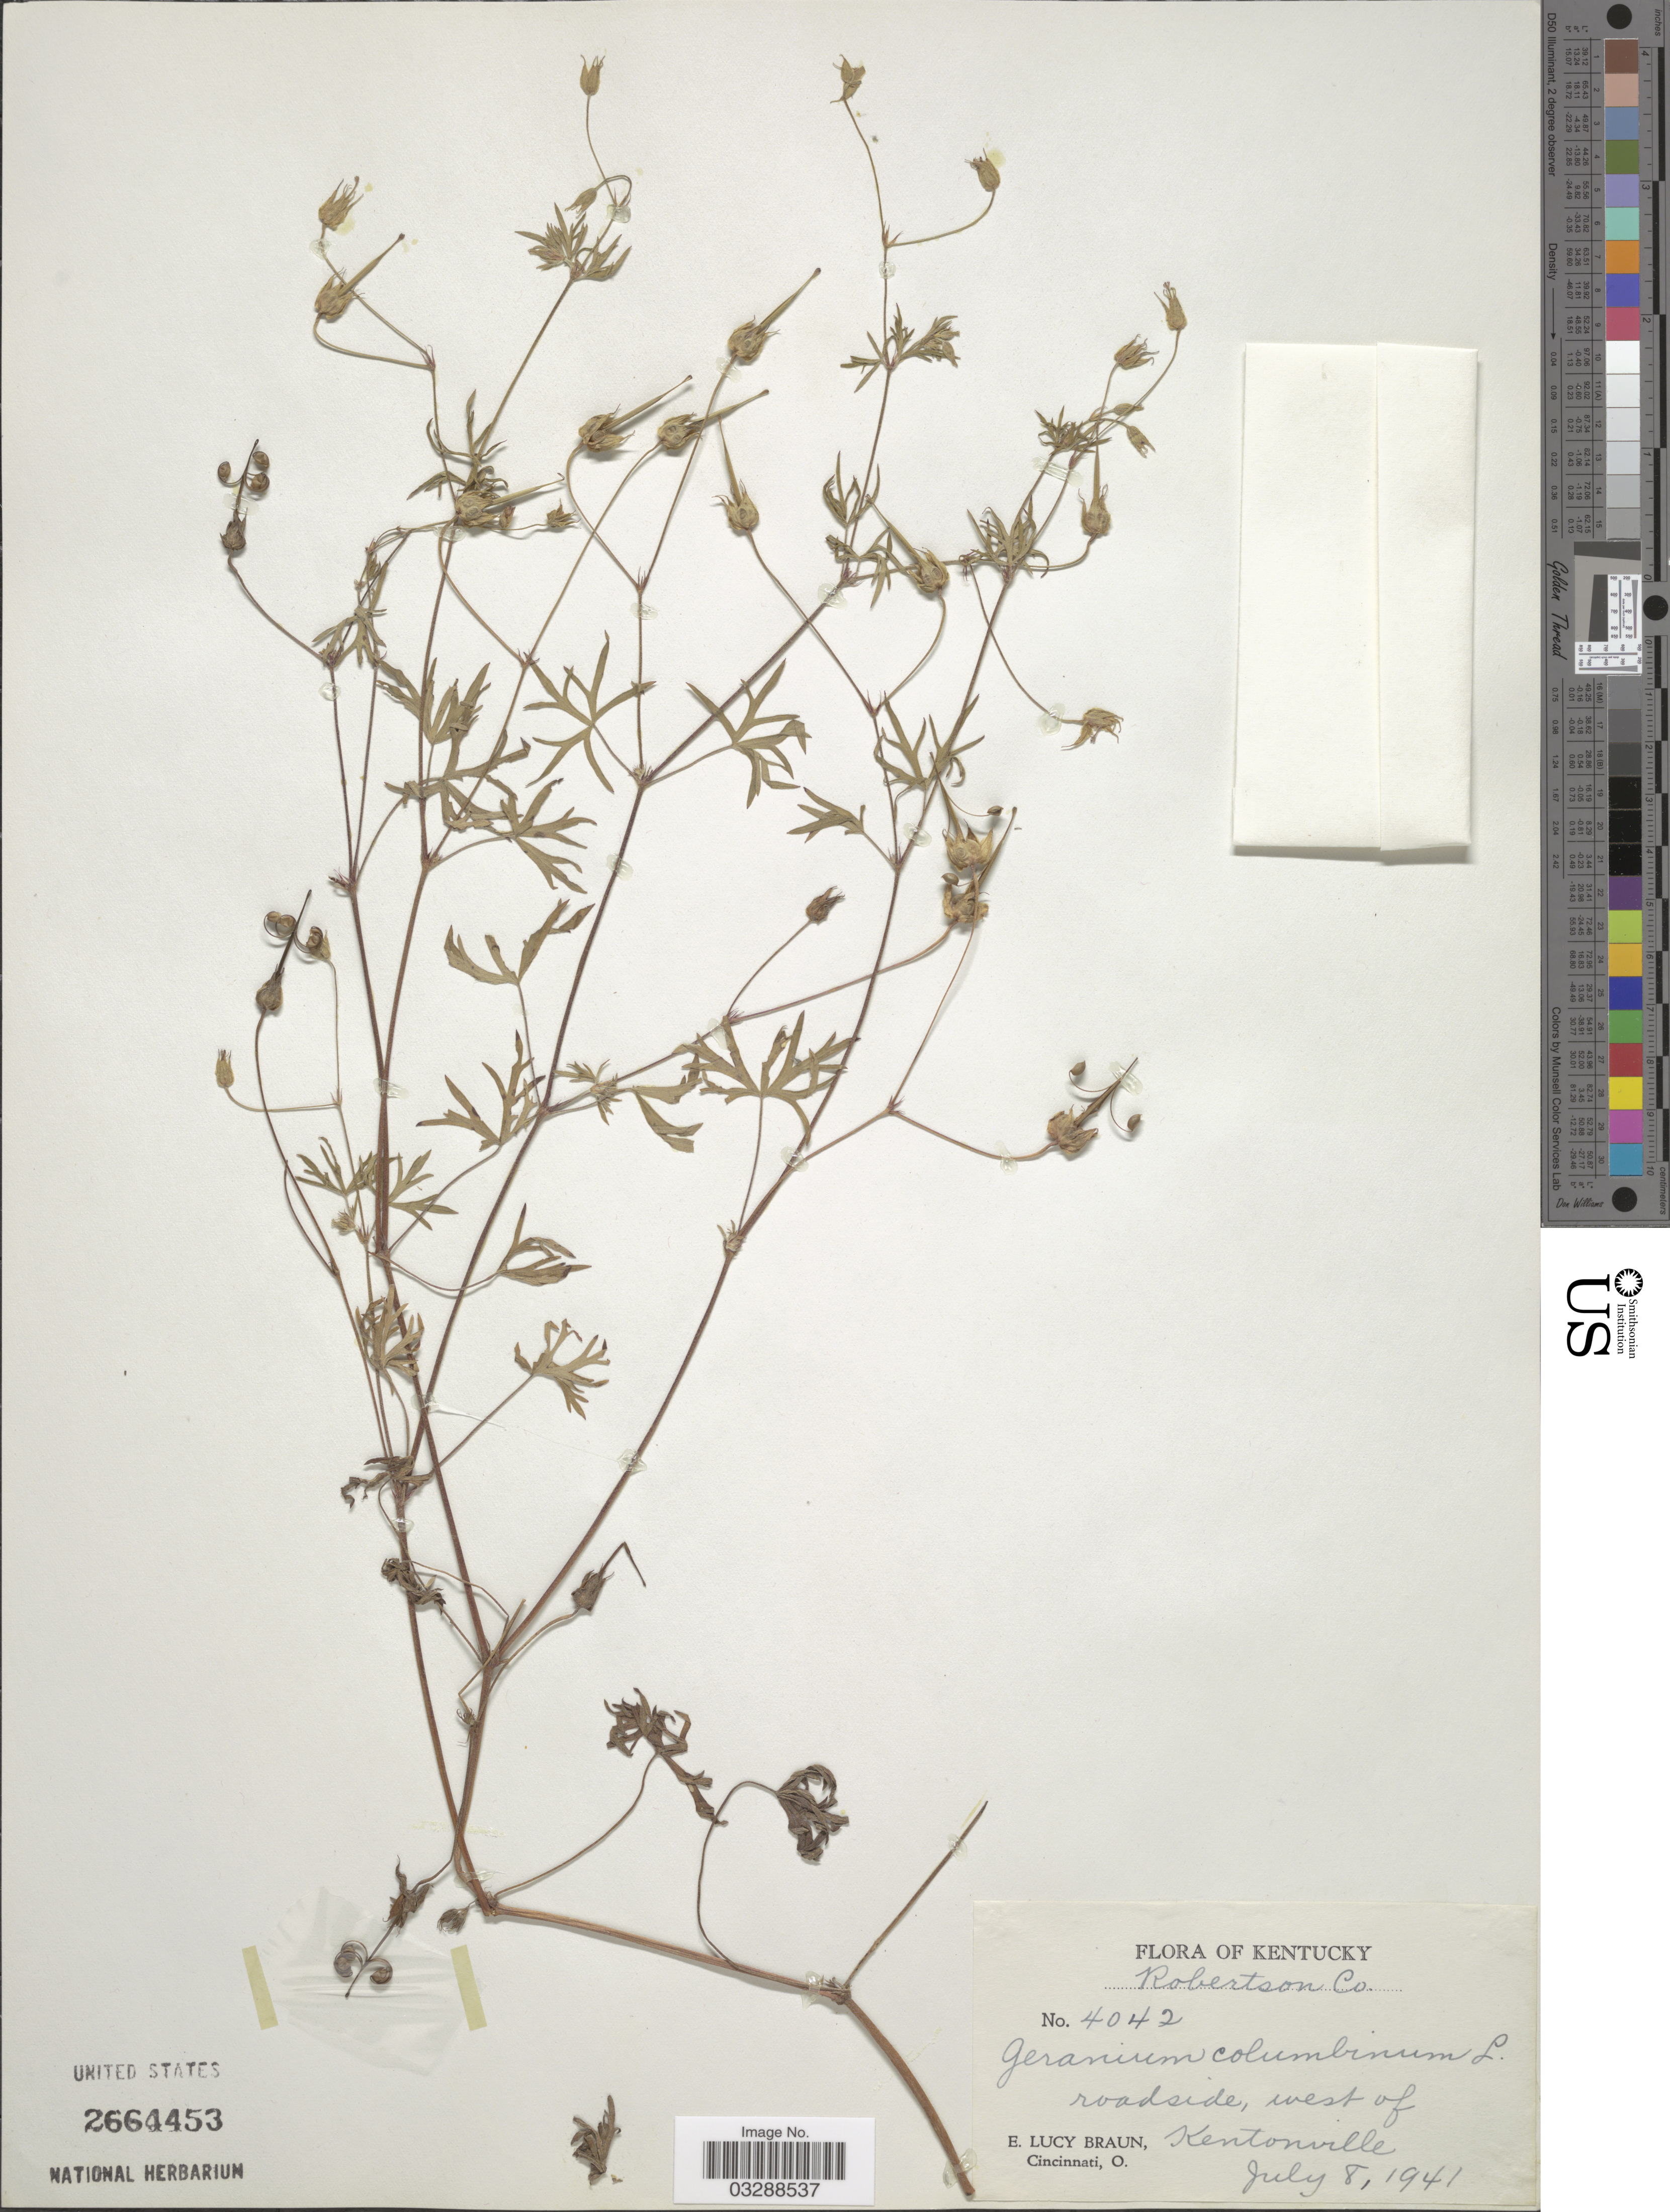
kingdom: Plantae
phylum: Tracheophyta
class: Magnoliopsida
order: Geraniales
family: Geraniaceae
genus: Geranium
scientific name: Geranium columbinum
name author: L.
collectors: E. L. Braun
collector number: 4042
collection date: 1941-07-08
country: United States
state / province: Kentucky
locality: Robertson Co., west of Kentonville.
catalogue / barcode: US 2664453